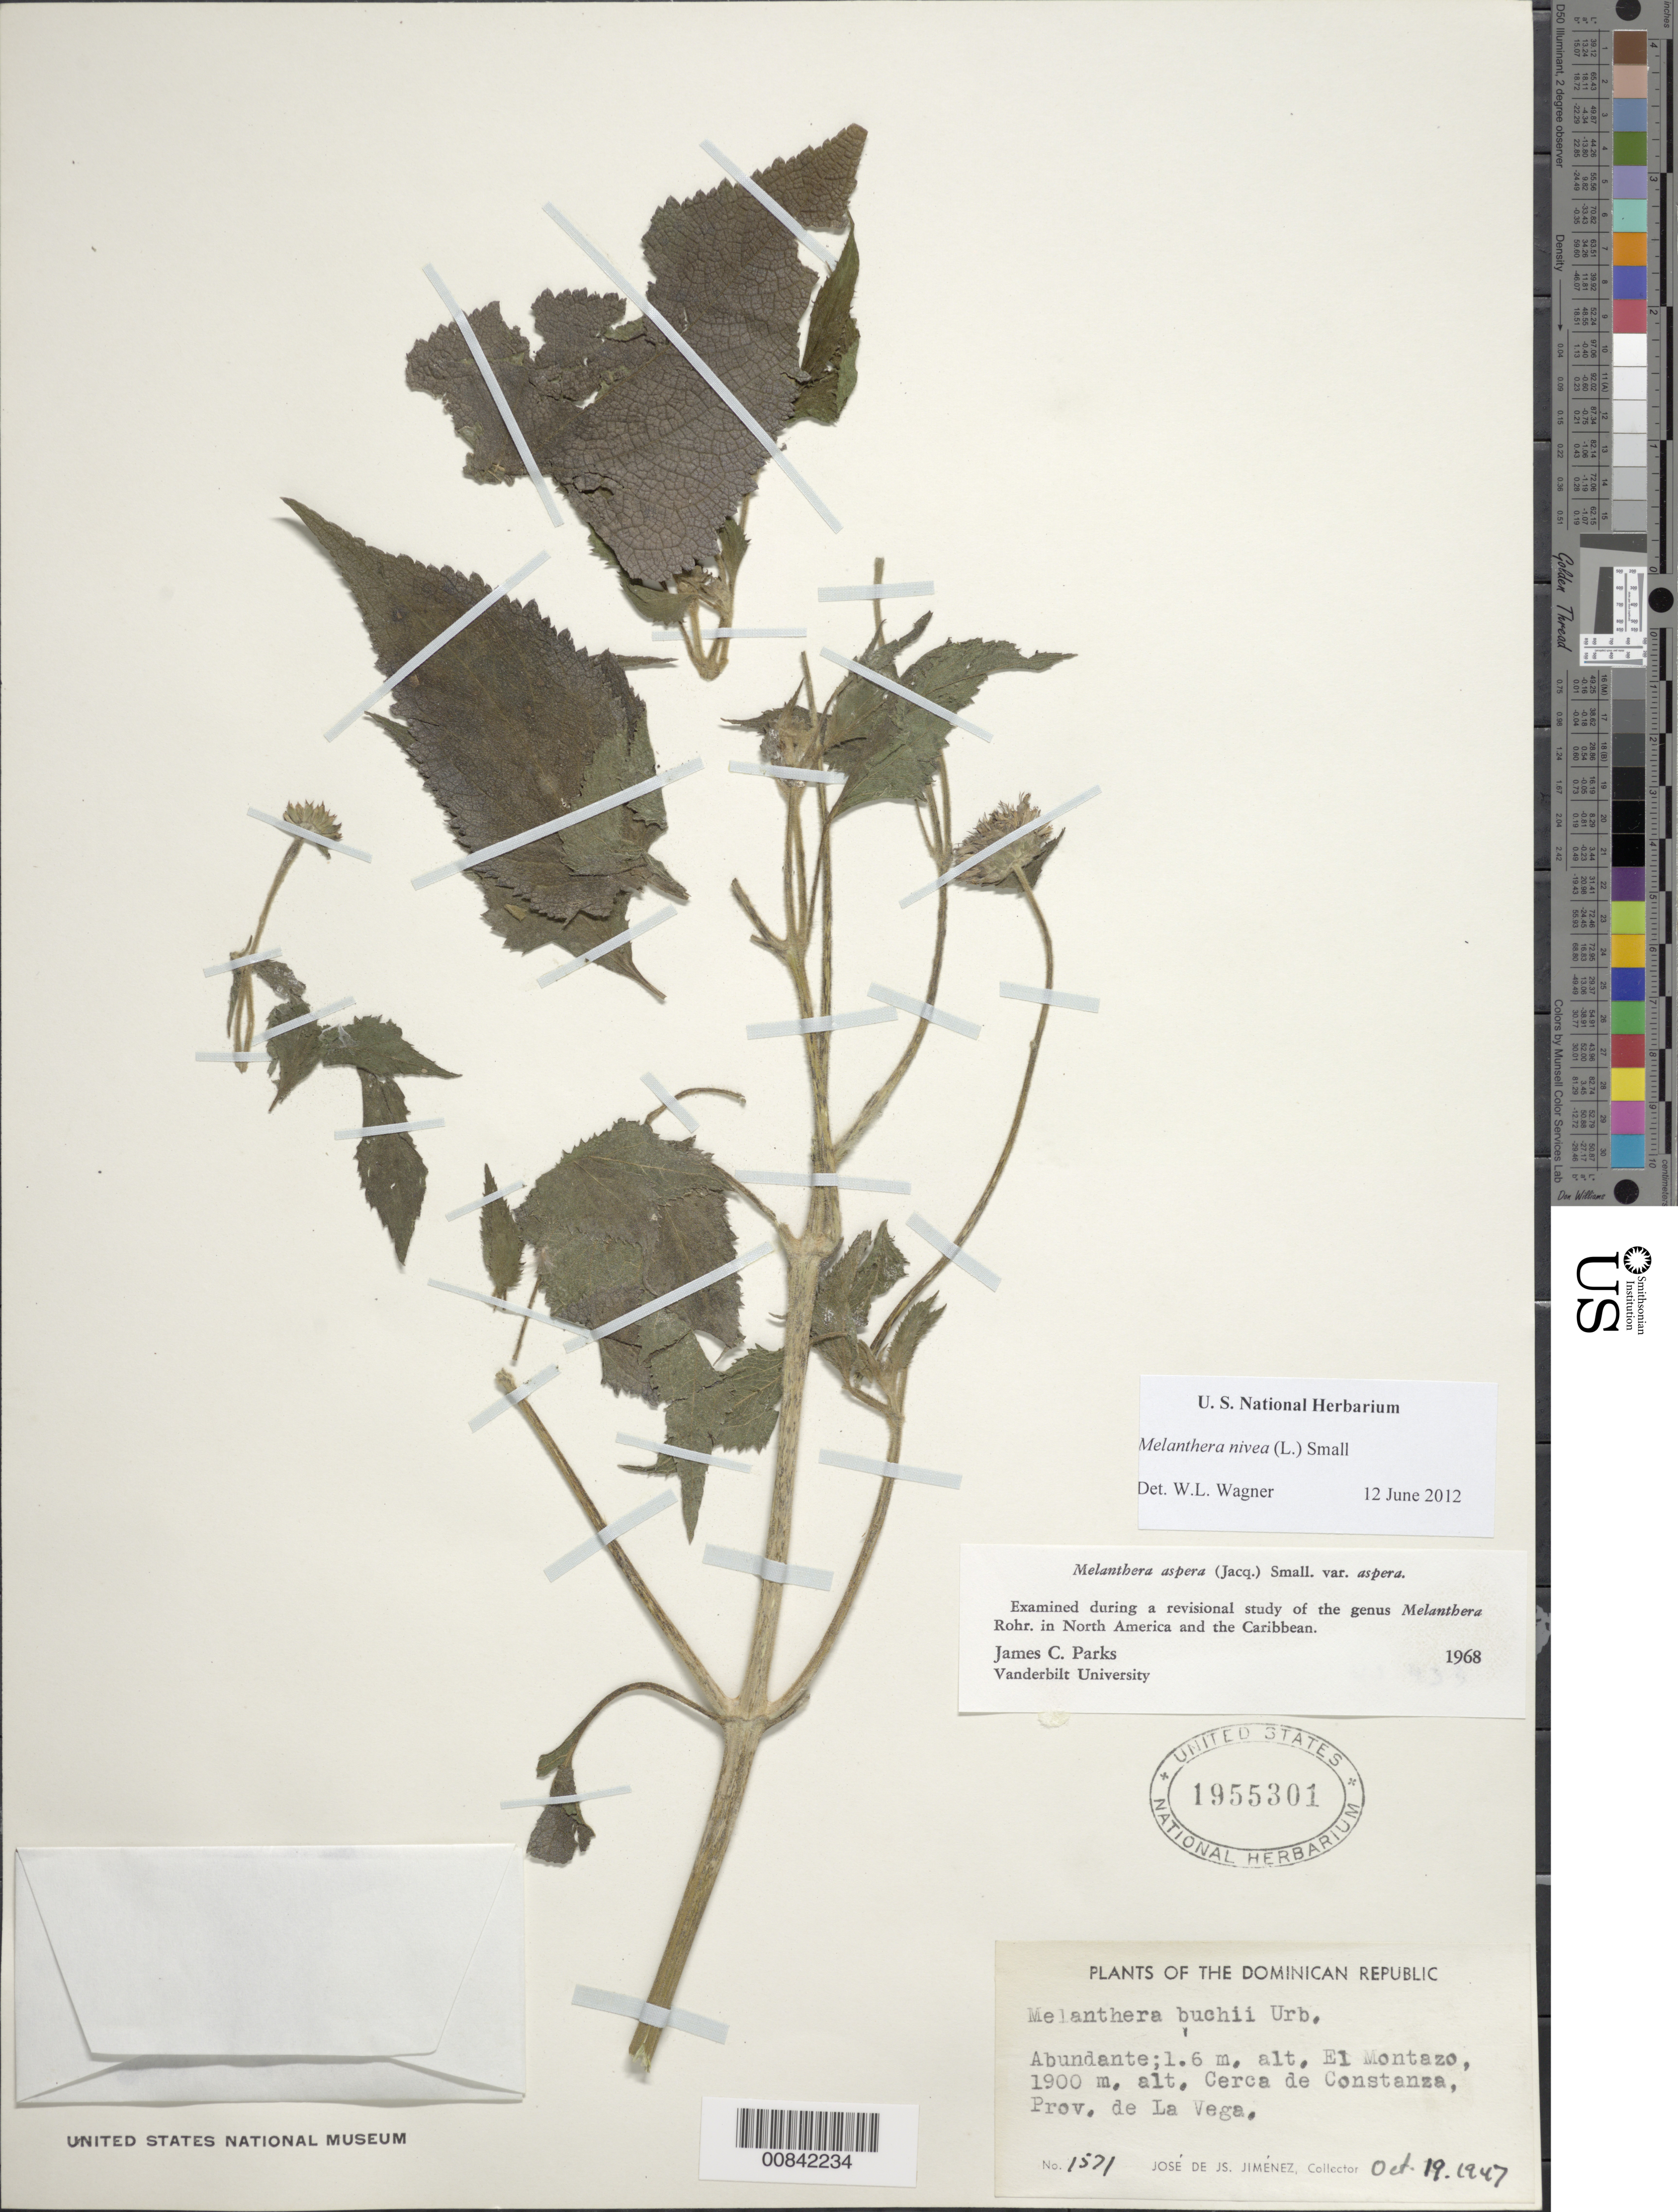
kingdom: Plantae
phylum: Tracheophyta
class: Magnoliopsida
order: Asterales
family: Asteraceae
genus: Melanthera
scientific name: Melanthera nivea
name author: (L.) Small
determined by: Parks, J. C.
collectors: J. J. Jiménez Almonte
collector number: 1571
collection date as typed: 19 Oct 1947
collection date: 1947-10-19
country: Dominican Republic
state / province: La Vega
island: Hispaniola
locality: El Montazo, cerca de Constanza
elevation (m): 1900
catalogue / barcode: US 1955301